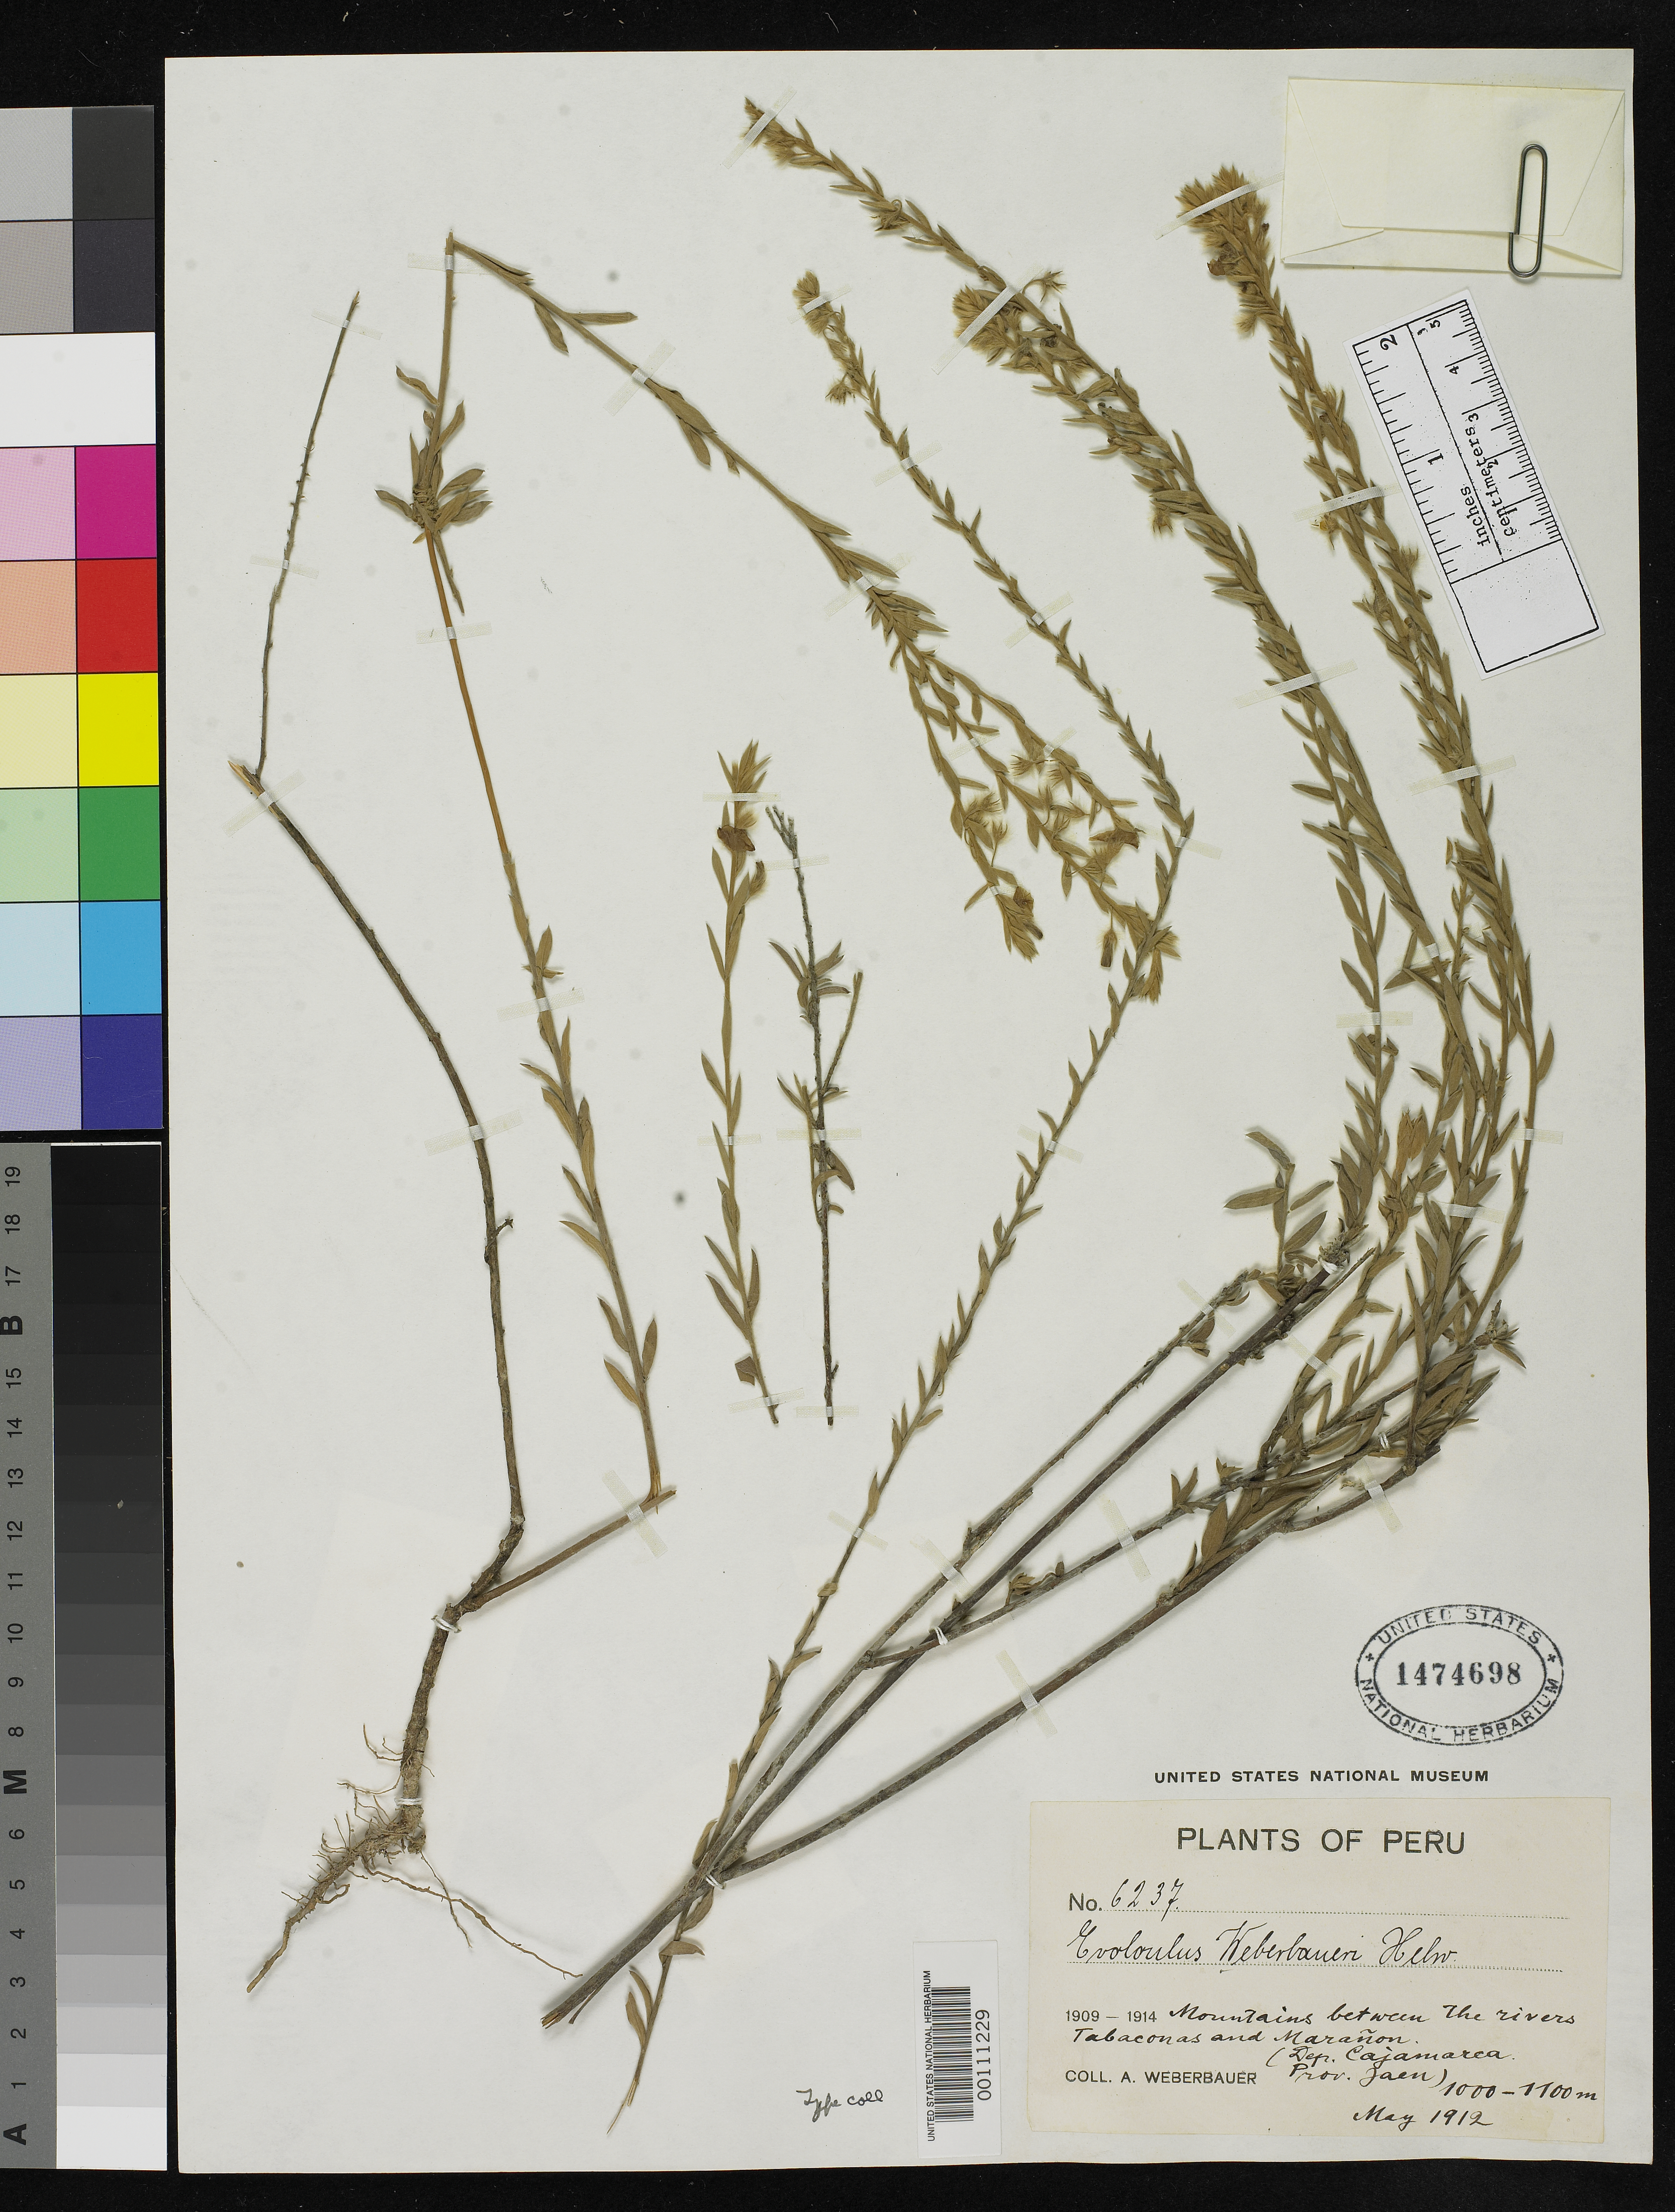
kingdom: Plantae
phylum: Tracheophyta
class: Magnoliopsida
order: Solanales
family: Convolvulaceae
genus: Evolvulus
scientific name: Evolvulus weberbaueri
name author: Helwig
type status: Isotype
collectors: A. Weberbauer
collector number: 6237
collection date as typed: May 1912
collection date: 1912-05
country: Peru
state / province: Cajamarca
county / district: Jaén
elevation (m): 1000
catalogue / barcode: US 1474698